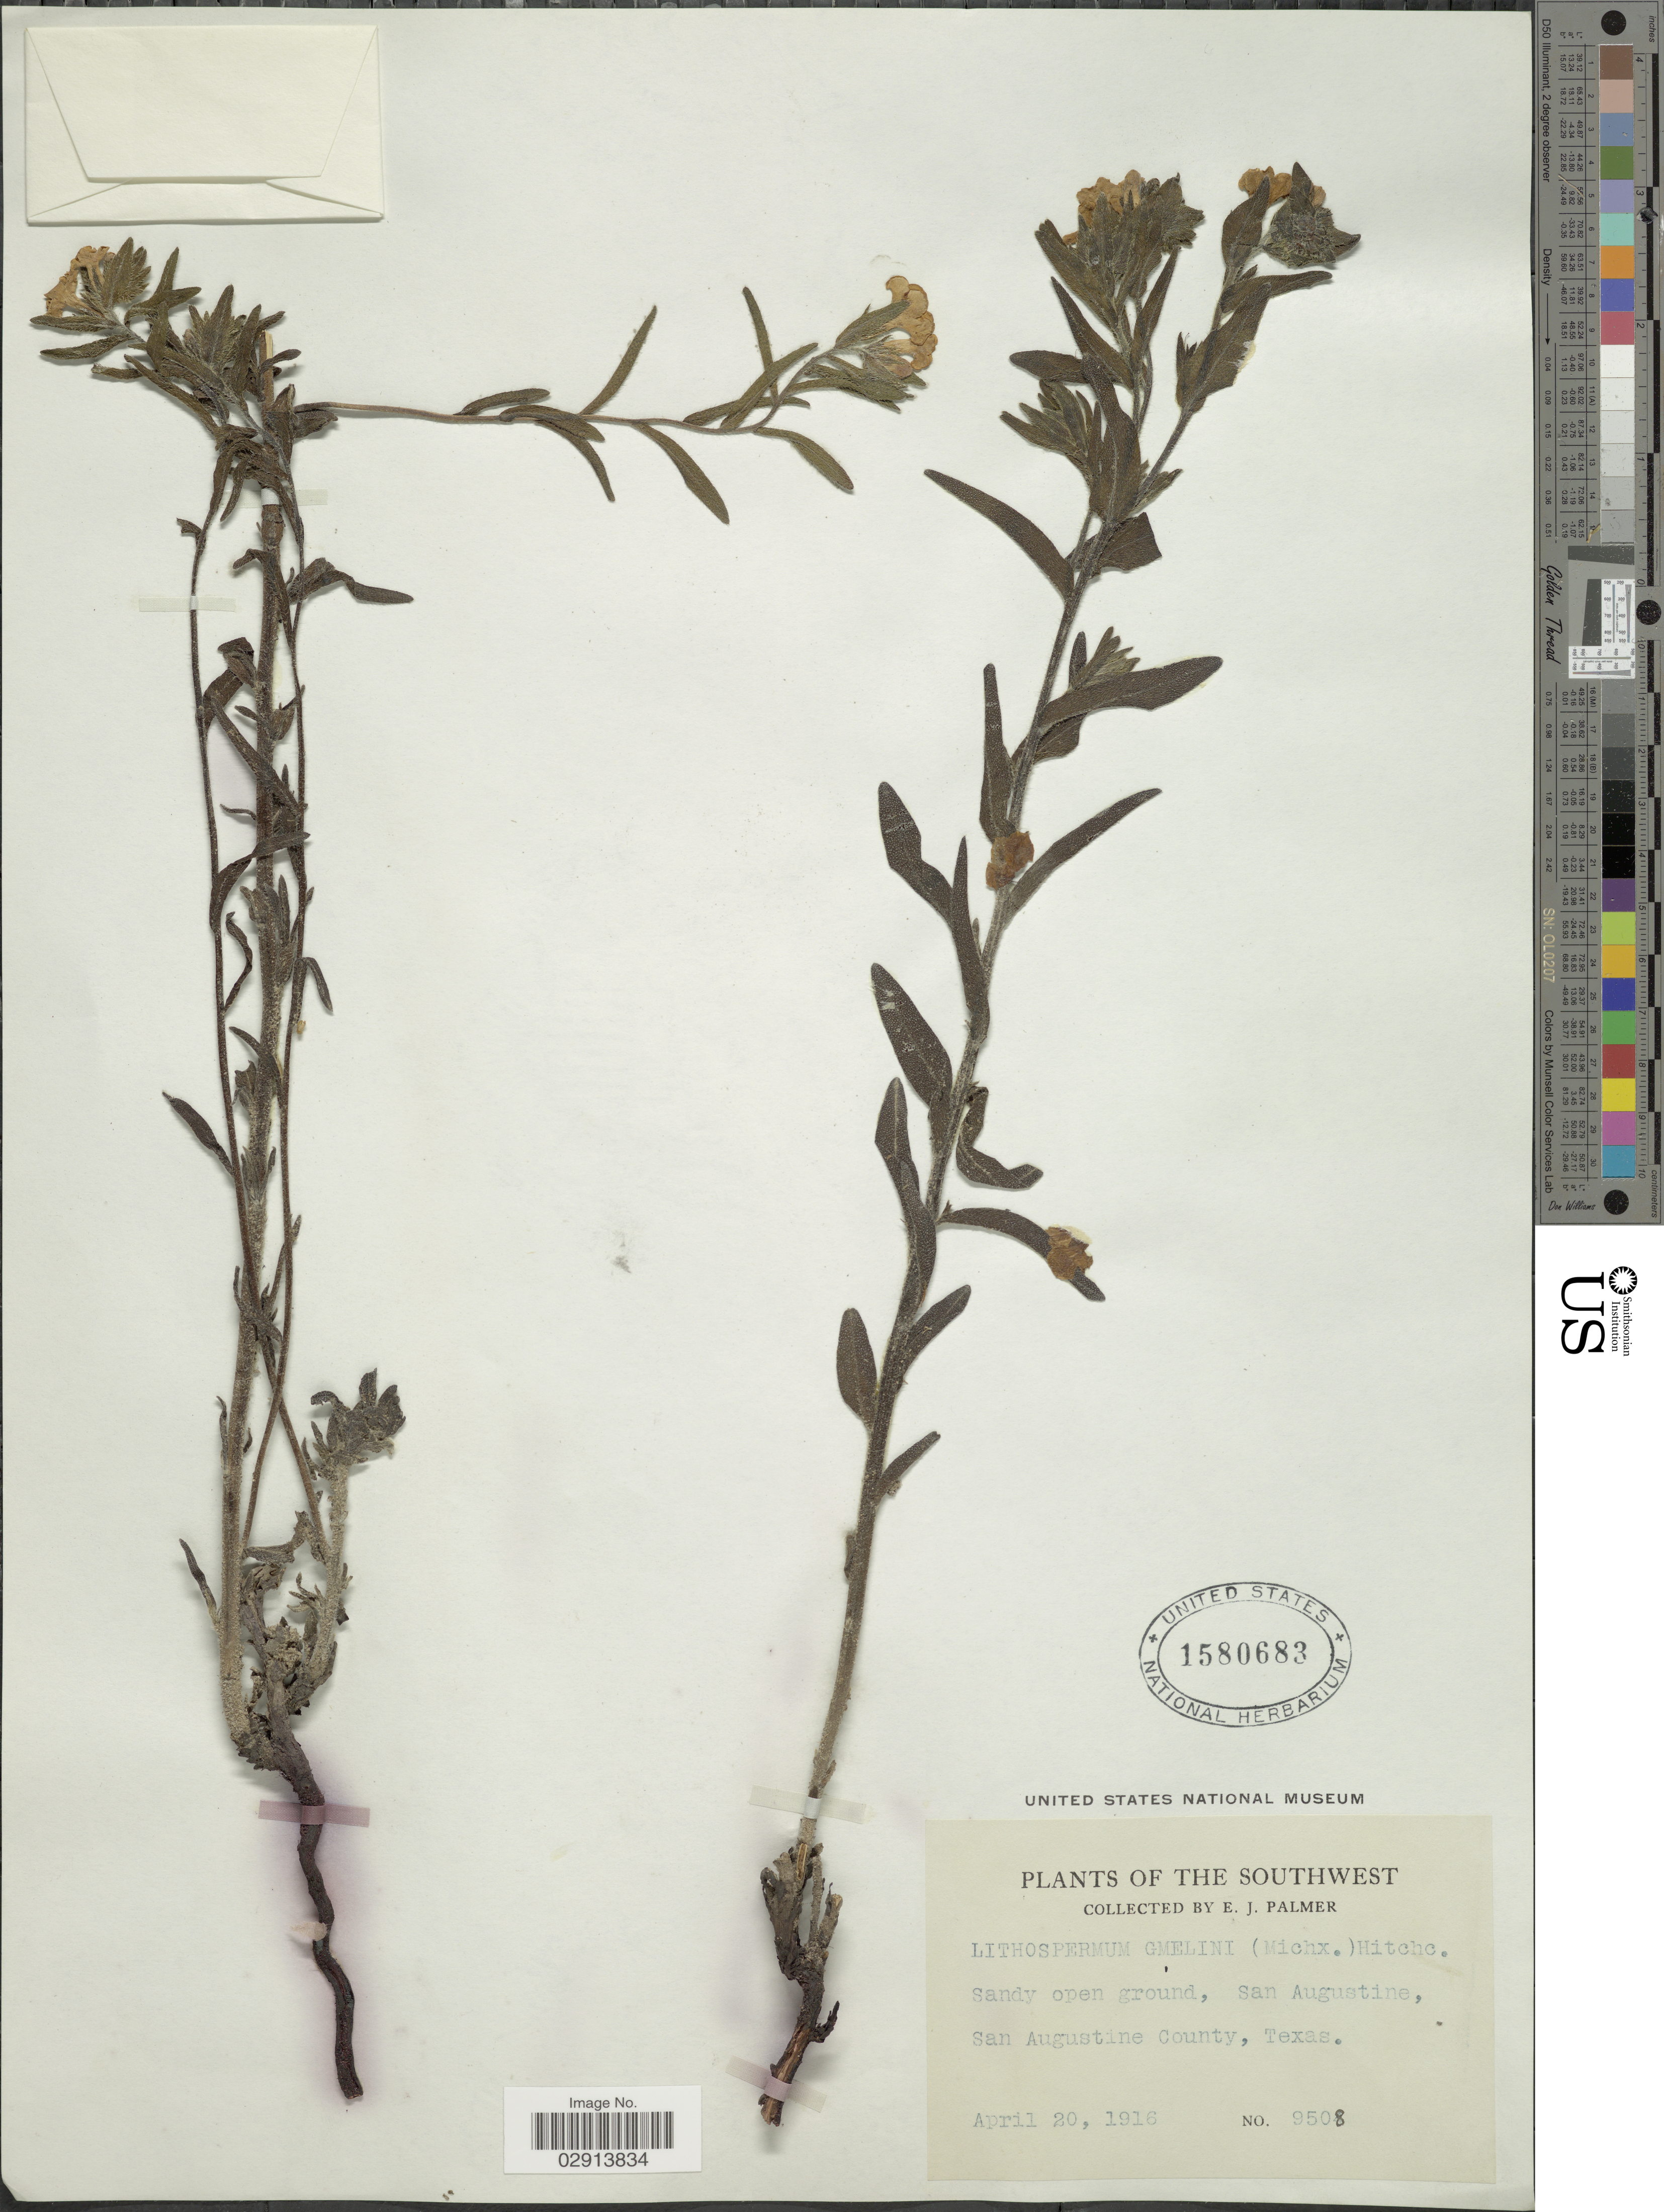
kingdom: Plantae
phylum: Tracheophyta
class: Magnoliopsida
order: Boraginales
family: Boraginaceae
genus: Lithospermum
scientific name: Lithospermum caroliniense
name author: (J.F. Gmel.) MacMill.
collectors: E. J. Palmer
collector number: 9508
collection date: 1916-04-20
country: United States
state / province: Texas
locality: The Southwest. Sandy open ground, San Augustine, San Augustine County, Texas.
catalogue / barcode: US 1580683